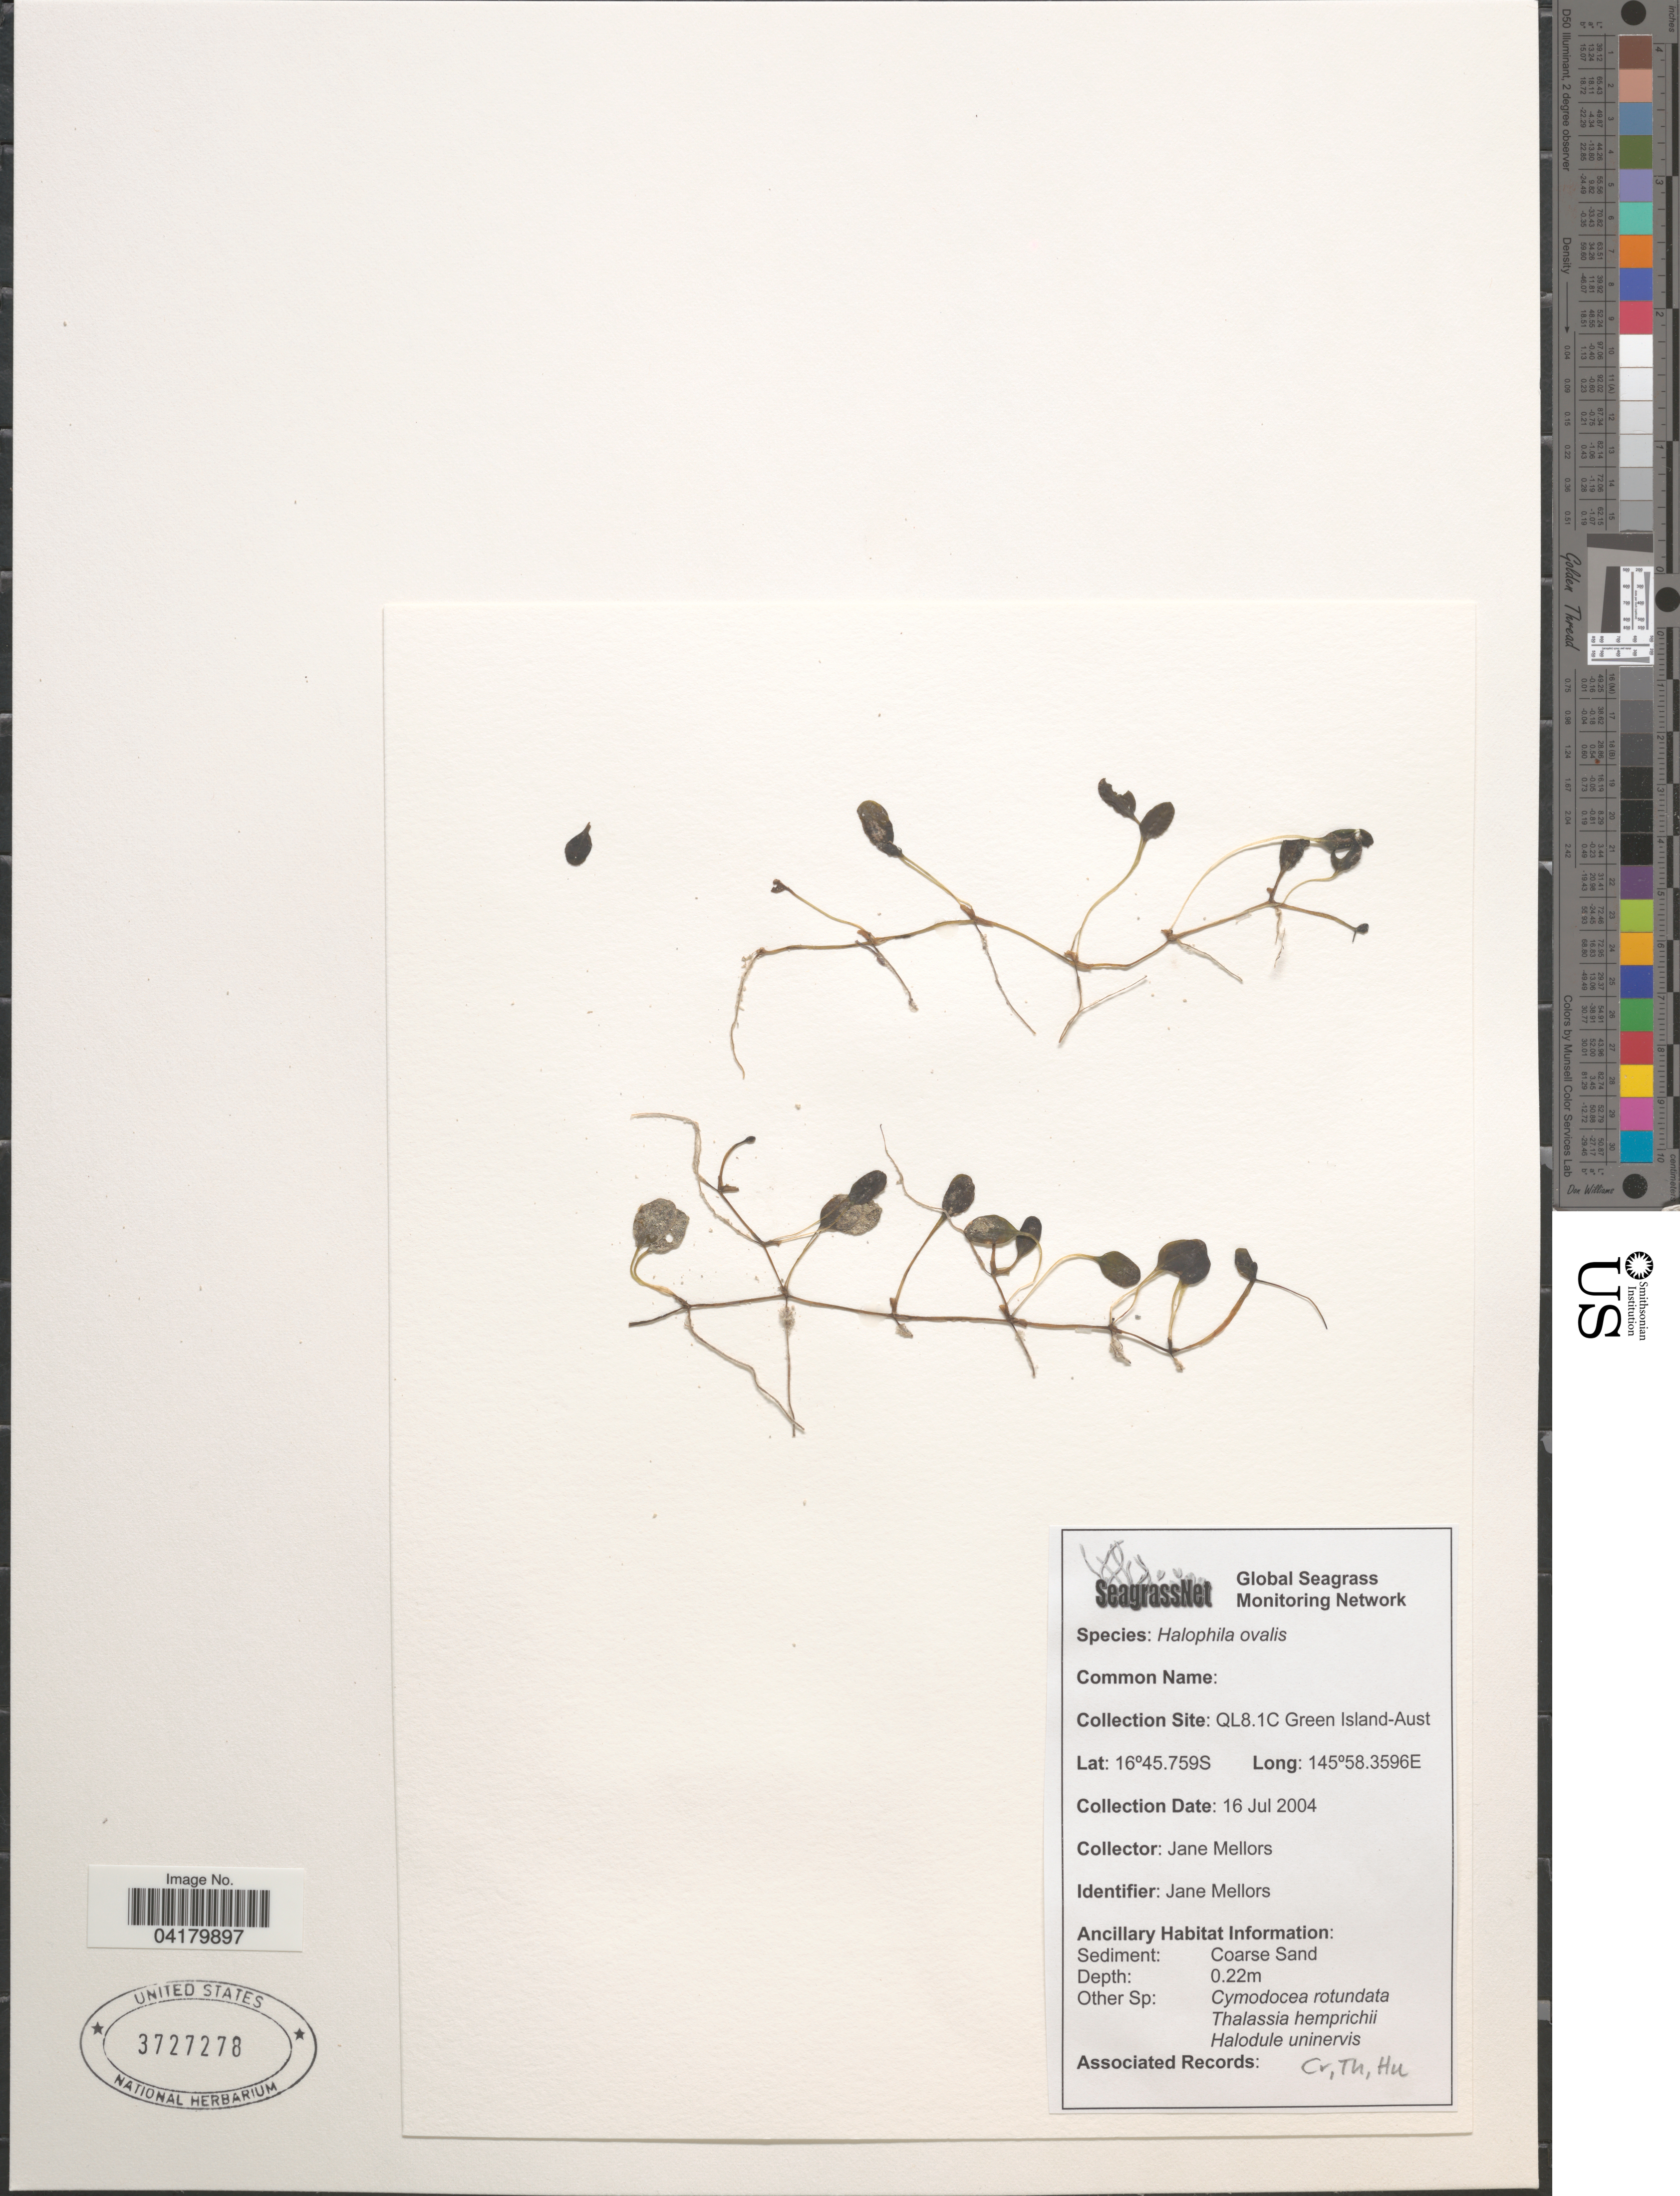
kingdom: Plantae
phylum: Tracheophyta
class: Liliopsida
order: Alismatales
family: Hydrocharitaceae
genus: Halophila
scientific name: Halophila ovalis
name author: (R. Br.) Hook. f.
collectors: J. Mellors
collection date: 2004-07-16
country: Australia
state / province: Queensland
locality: Collection Site: QL8.1C Green Island.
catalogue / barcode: US 3727278